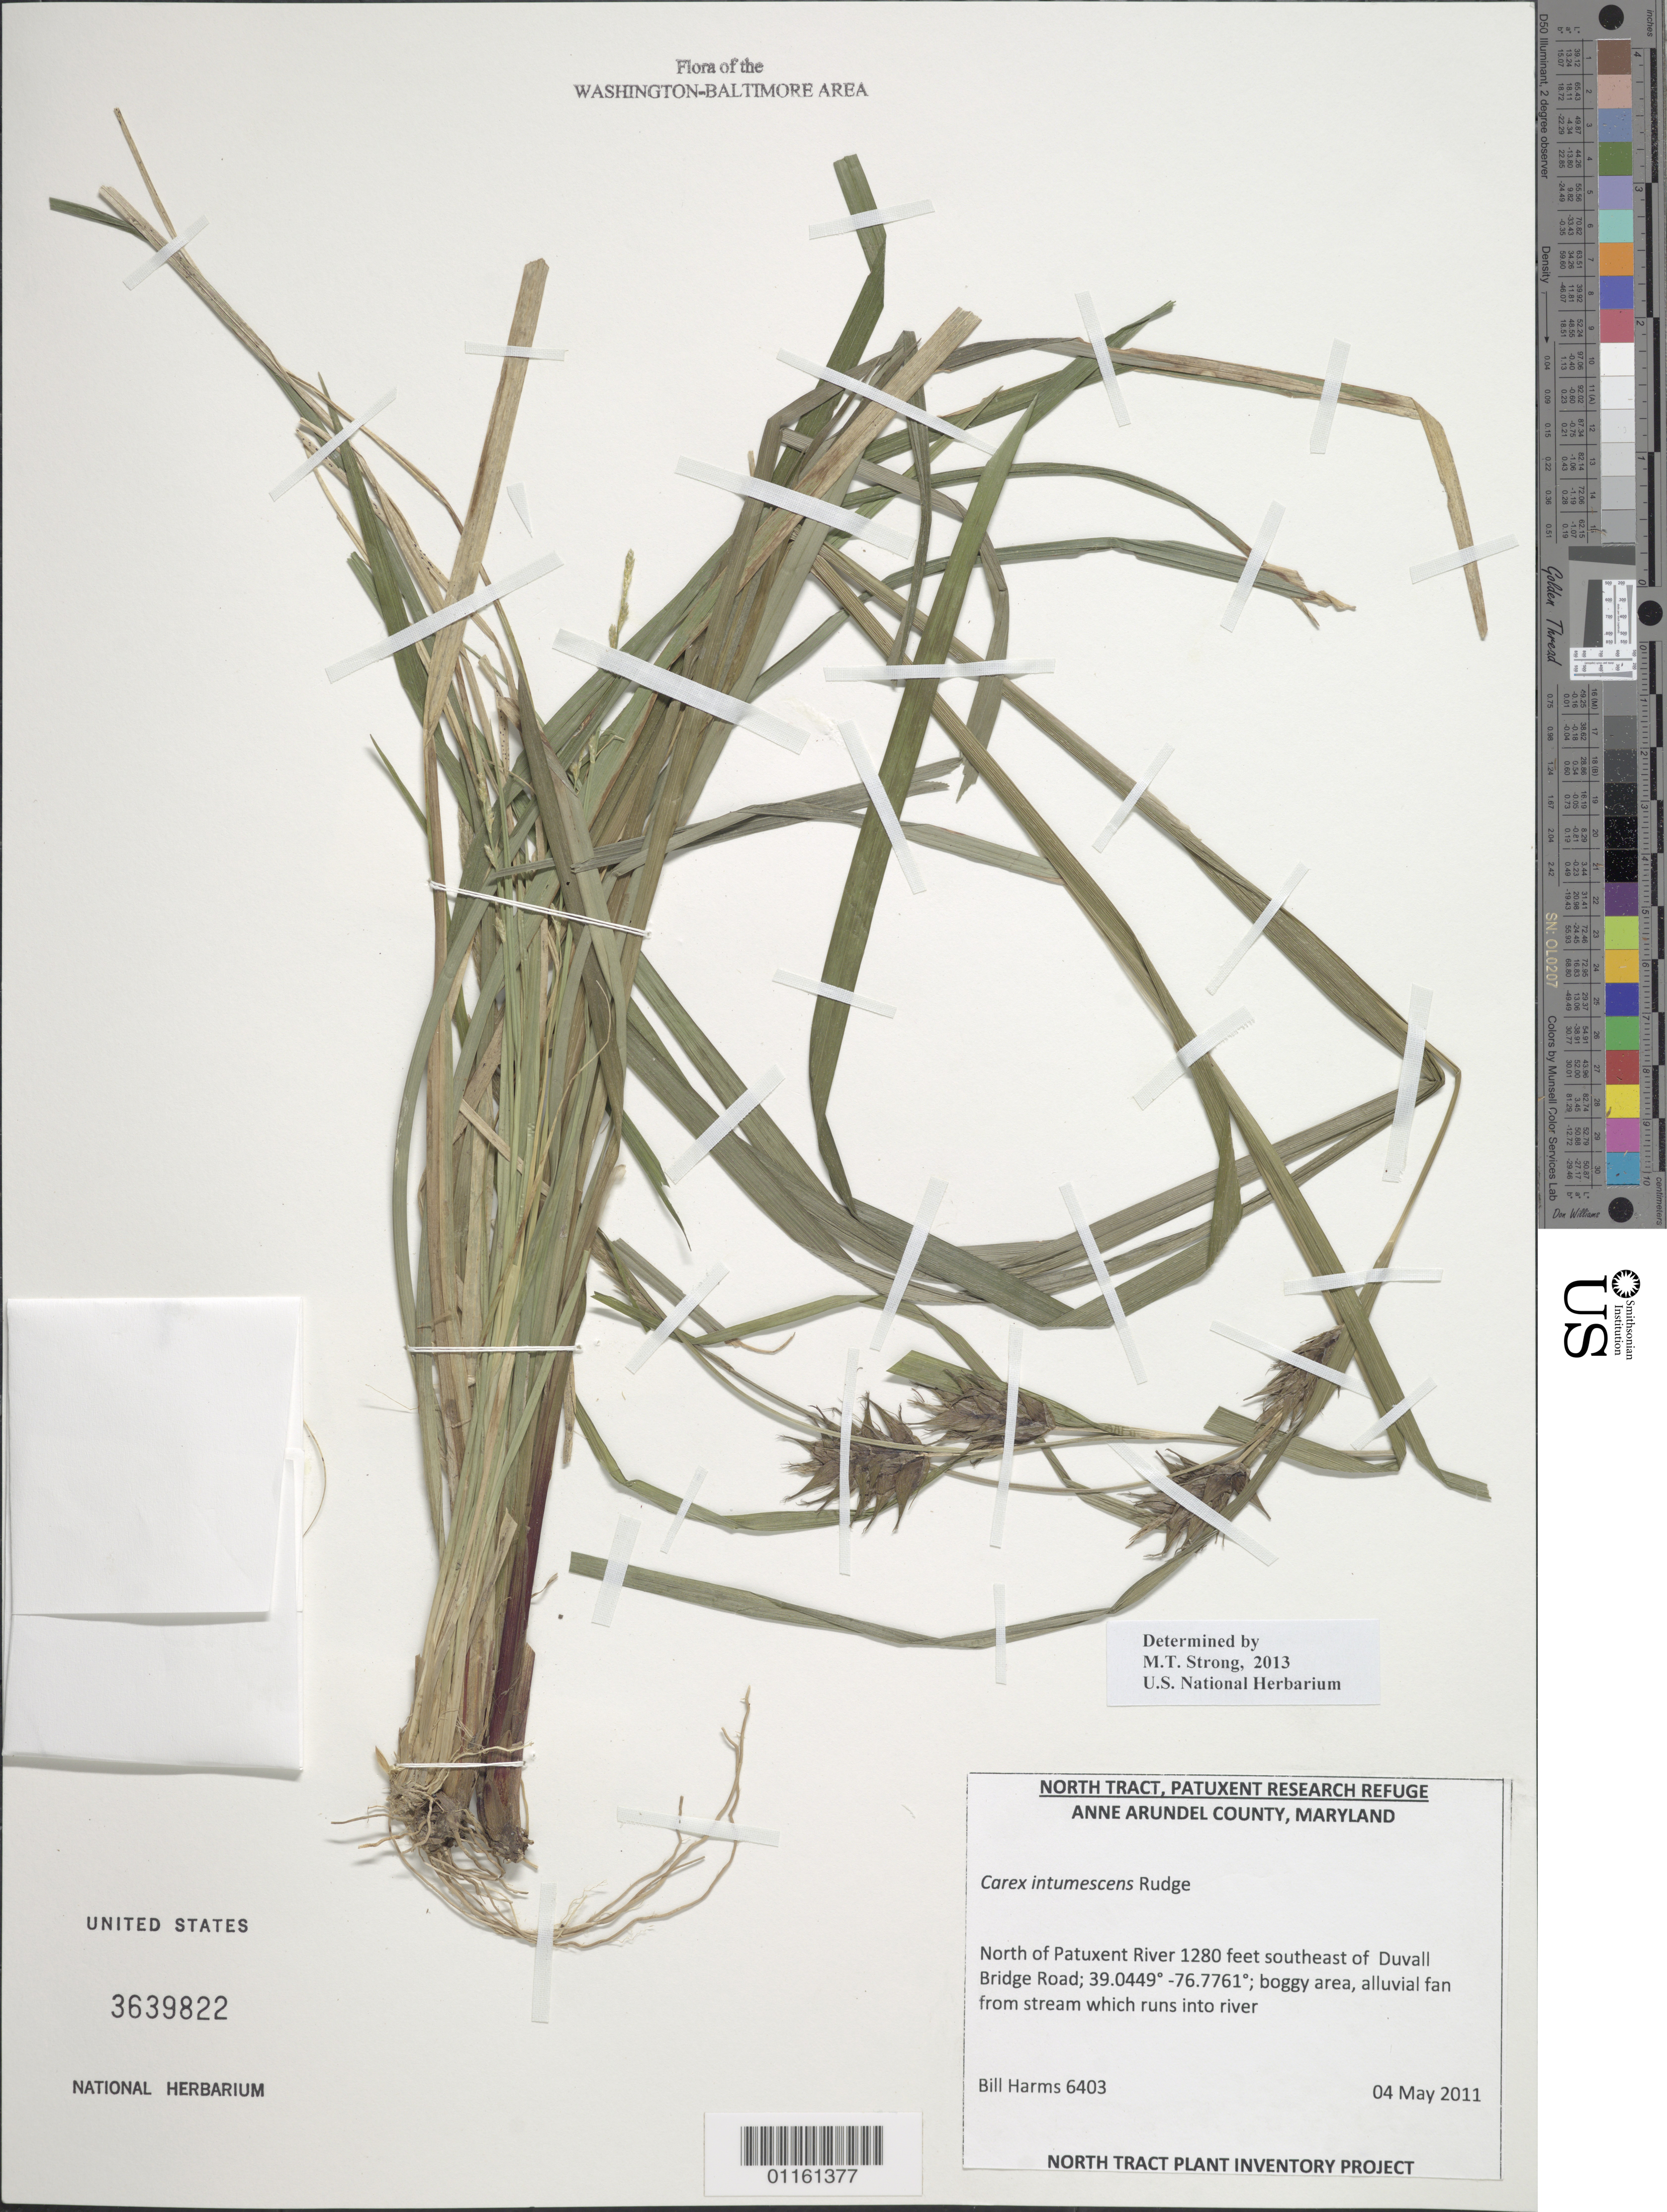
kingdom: Plantae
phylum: Tracheophyta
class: Liliopsida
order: Poales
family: Cyperaceae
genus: Carex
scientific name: Carex intumescens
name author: Rudge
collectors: B. Harms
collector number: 6403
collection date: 2011-05-04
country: United States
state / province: Maryland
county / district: Anne Arundel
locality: North of Patuxent River 1280 feet southeast of Duvall Bridge Road.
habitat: Boggy area, alluvial fan from stream which runs into river.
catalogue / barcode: US 3639822